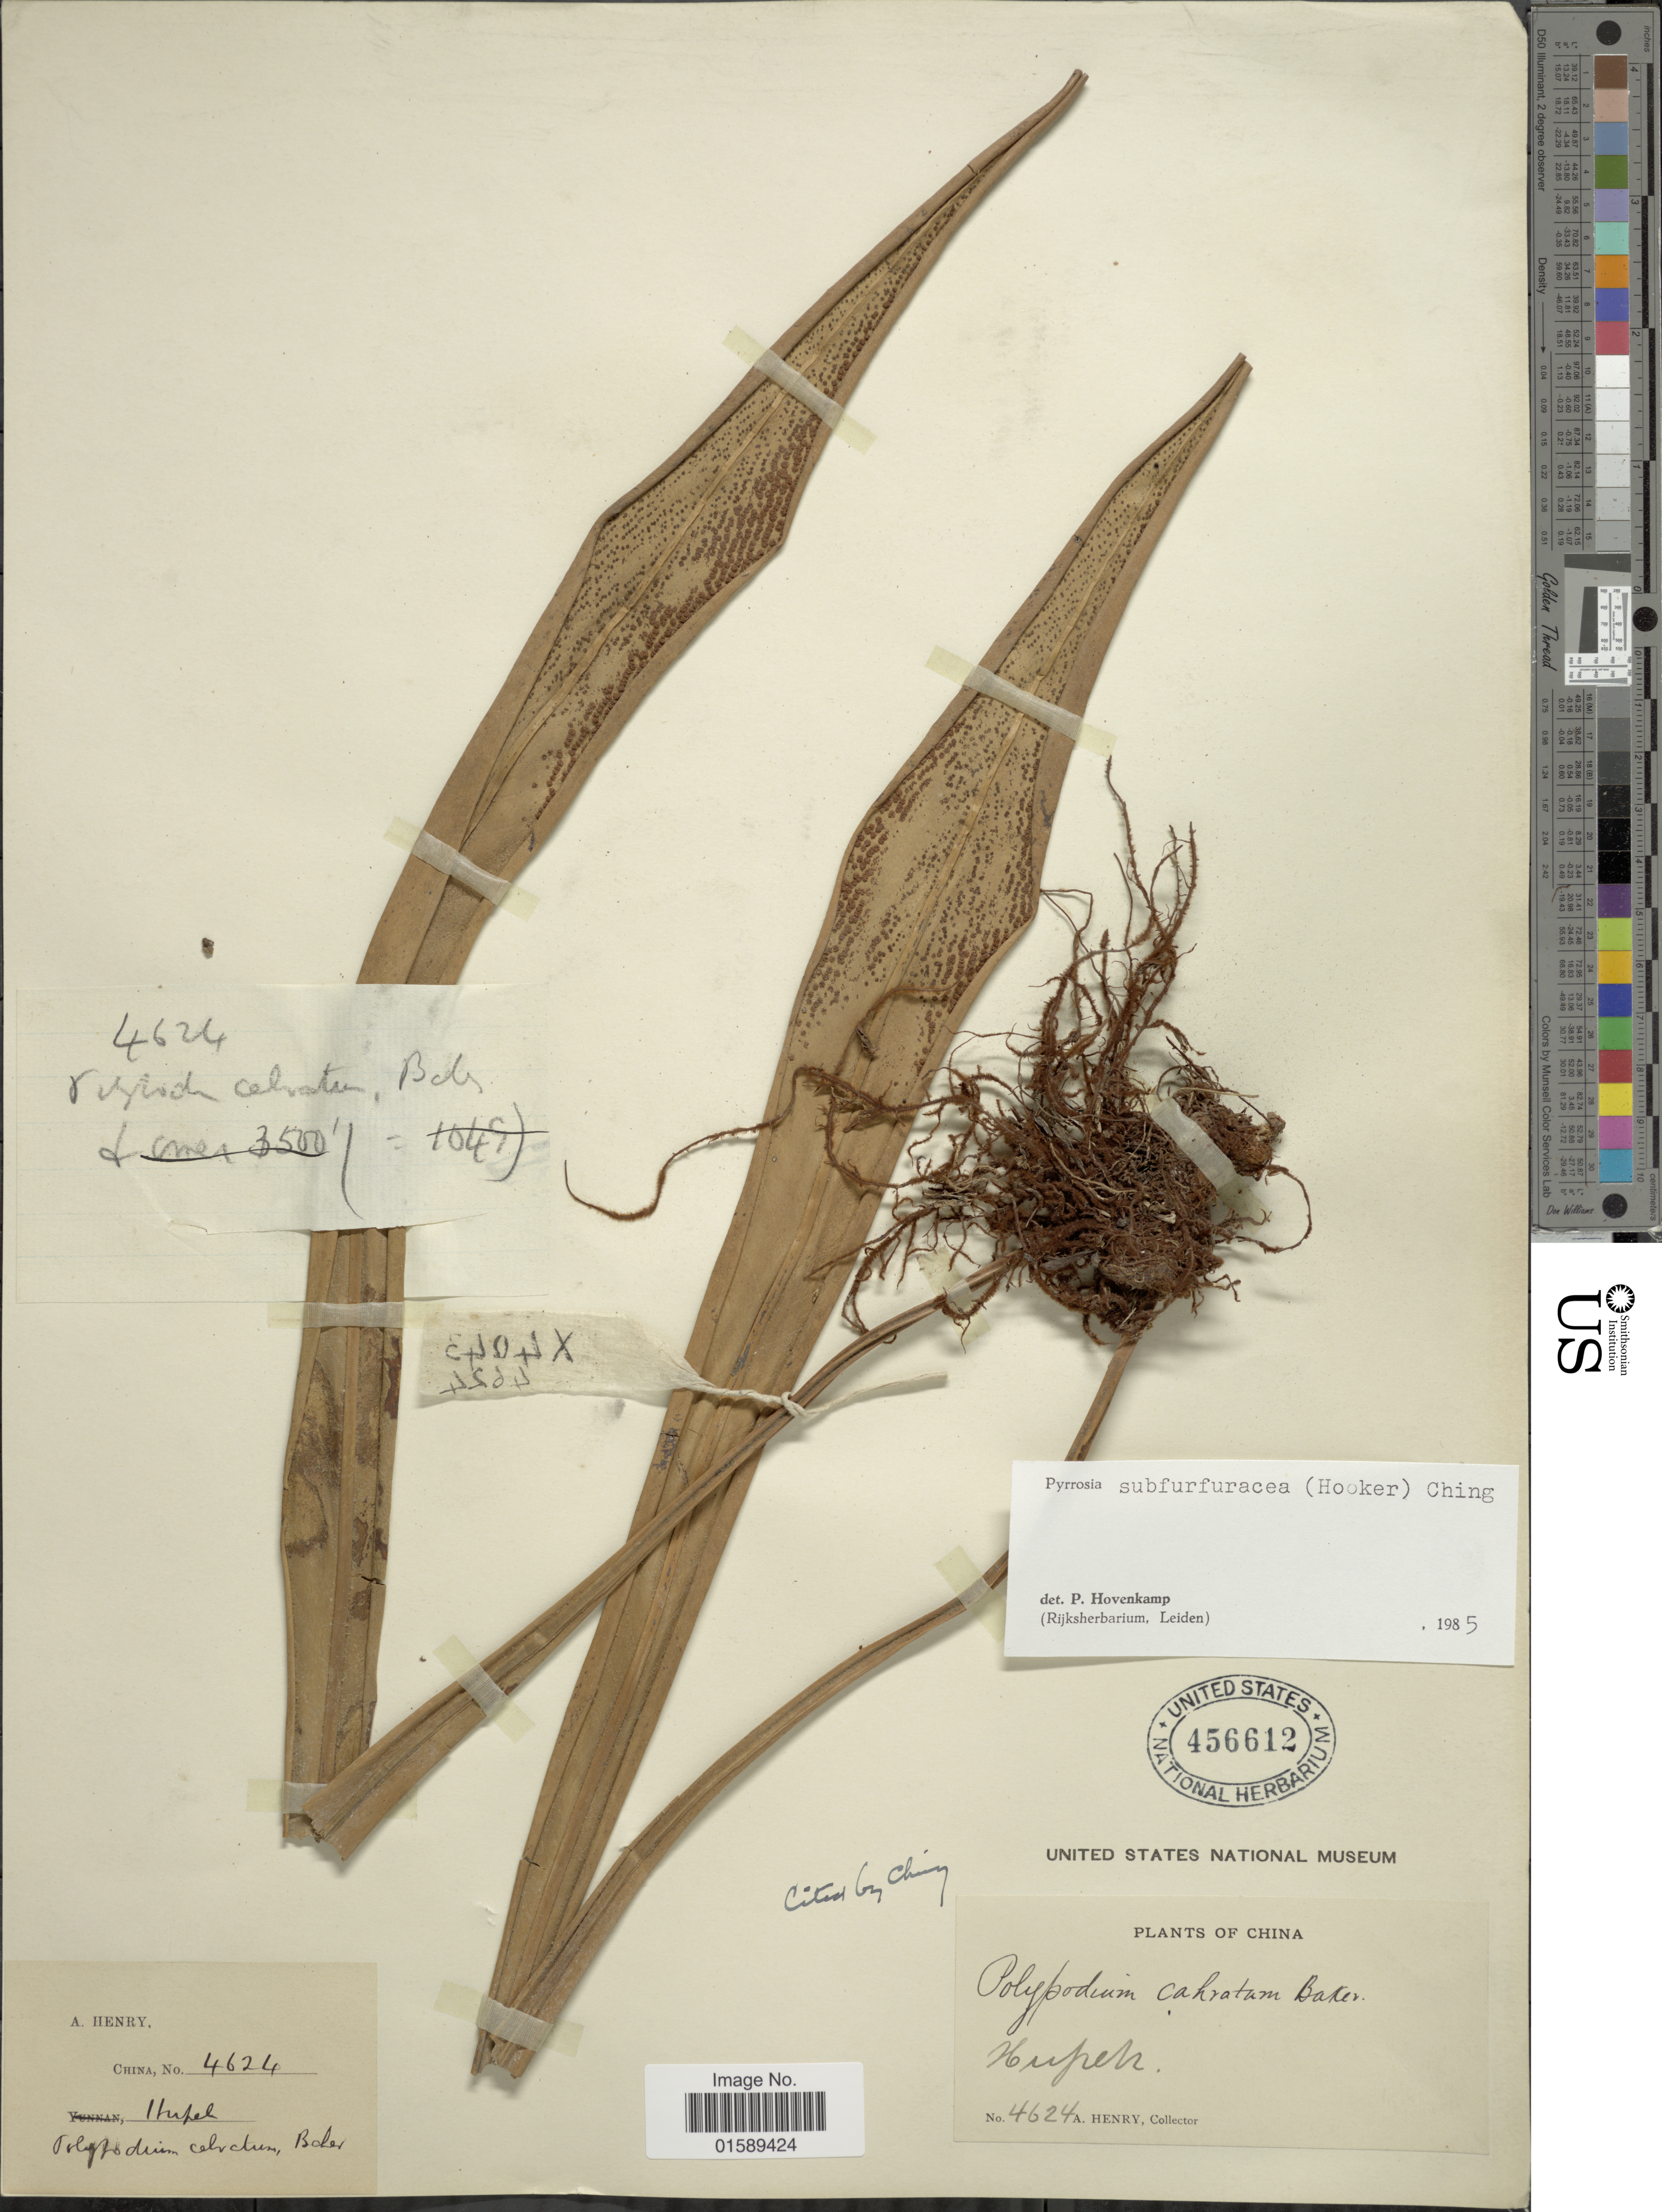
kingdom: Plantae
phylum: Tracheophyta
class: Polypodiopsida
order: Polypodiales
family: Polypodiaceae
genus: Pyrrosia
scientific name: Pyrrosia subfurfuracea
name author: (Hook.) Ching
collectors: A. Henry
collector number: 4624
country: China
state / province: Hubei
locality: China, Hupeh.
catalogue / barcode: US 456612